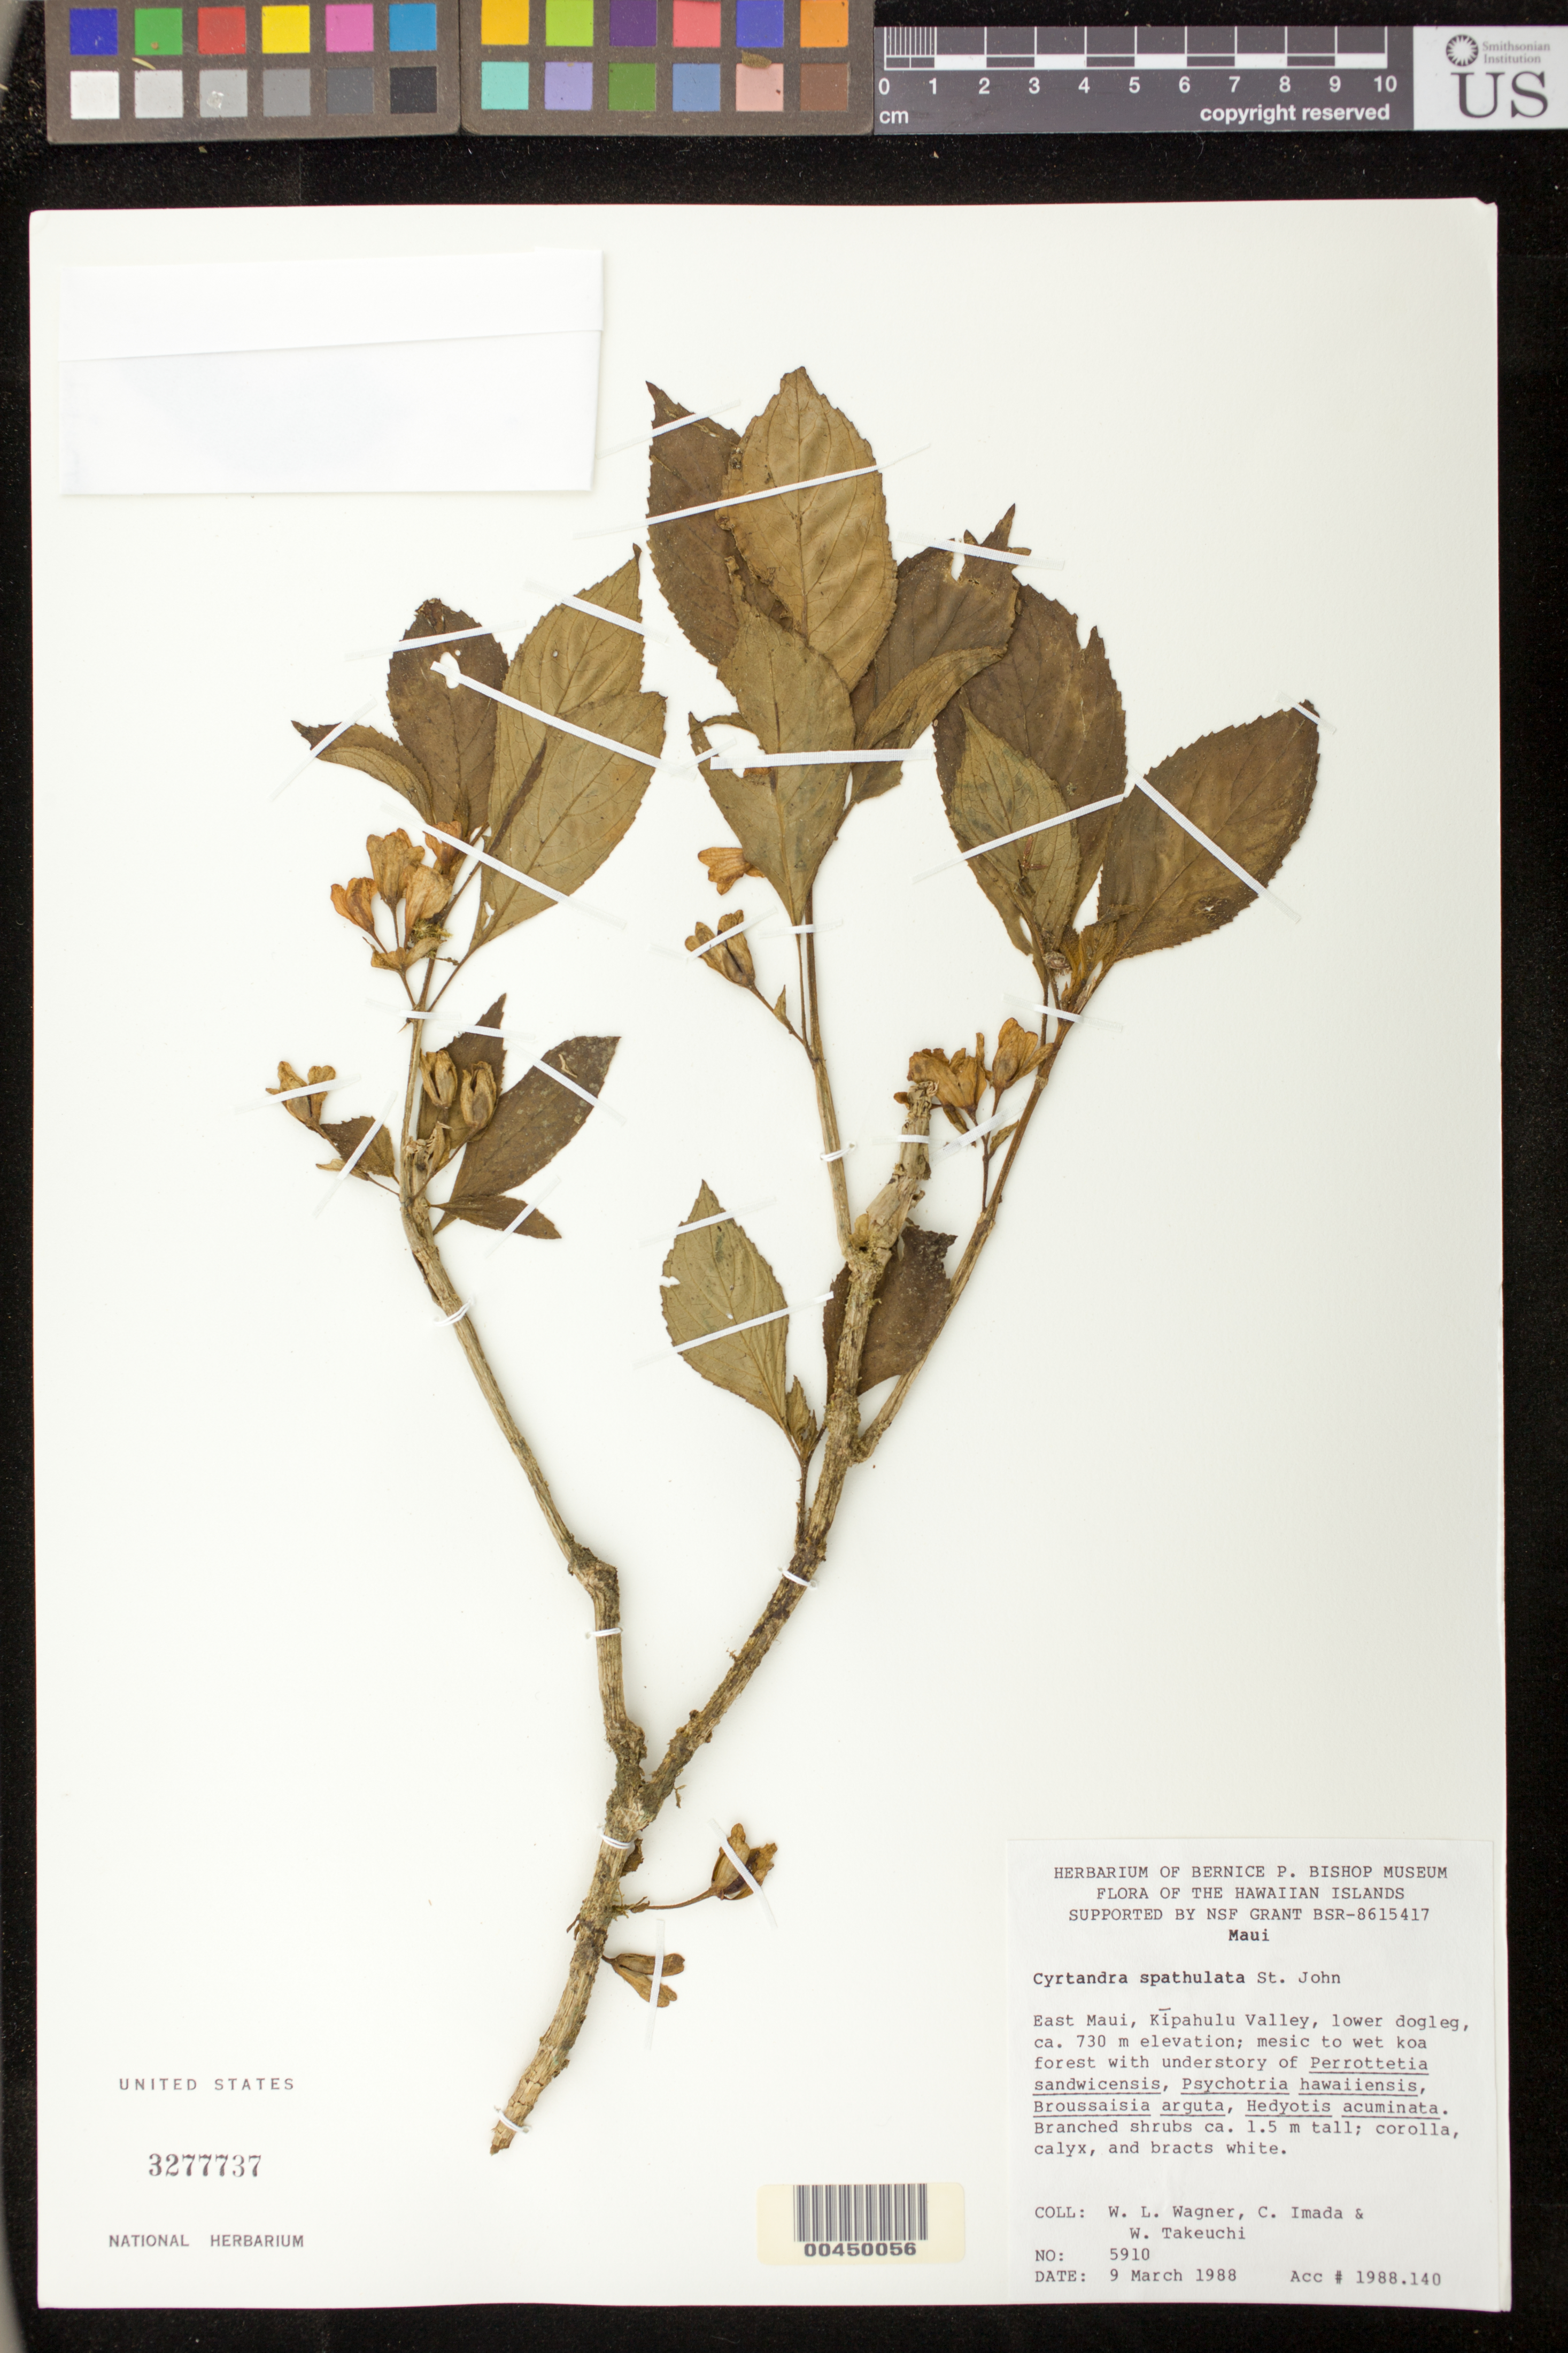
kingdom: Plantae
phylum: Tracheophyta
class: Magnoliopsida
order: Lamiales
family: Gesneriaceae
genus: Cyrtandra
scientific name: Cyrtandra spathulata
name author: H. St. John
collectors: W. L. Wagner, C. Imada & W. N. Takeuchi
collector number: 5910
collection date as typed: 09 Mar 1988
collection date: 1988-03-09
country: United States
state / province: Hawaii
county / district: Maui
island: Maui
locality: East Maui, Kipahulu valley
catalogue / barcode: US 3277737